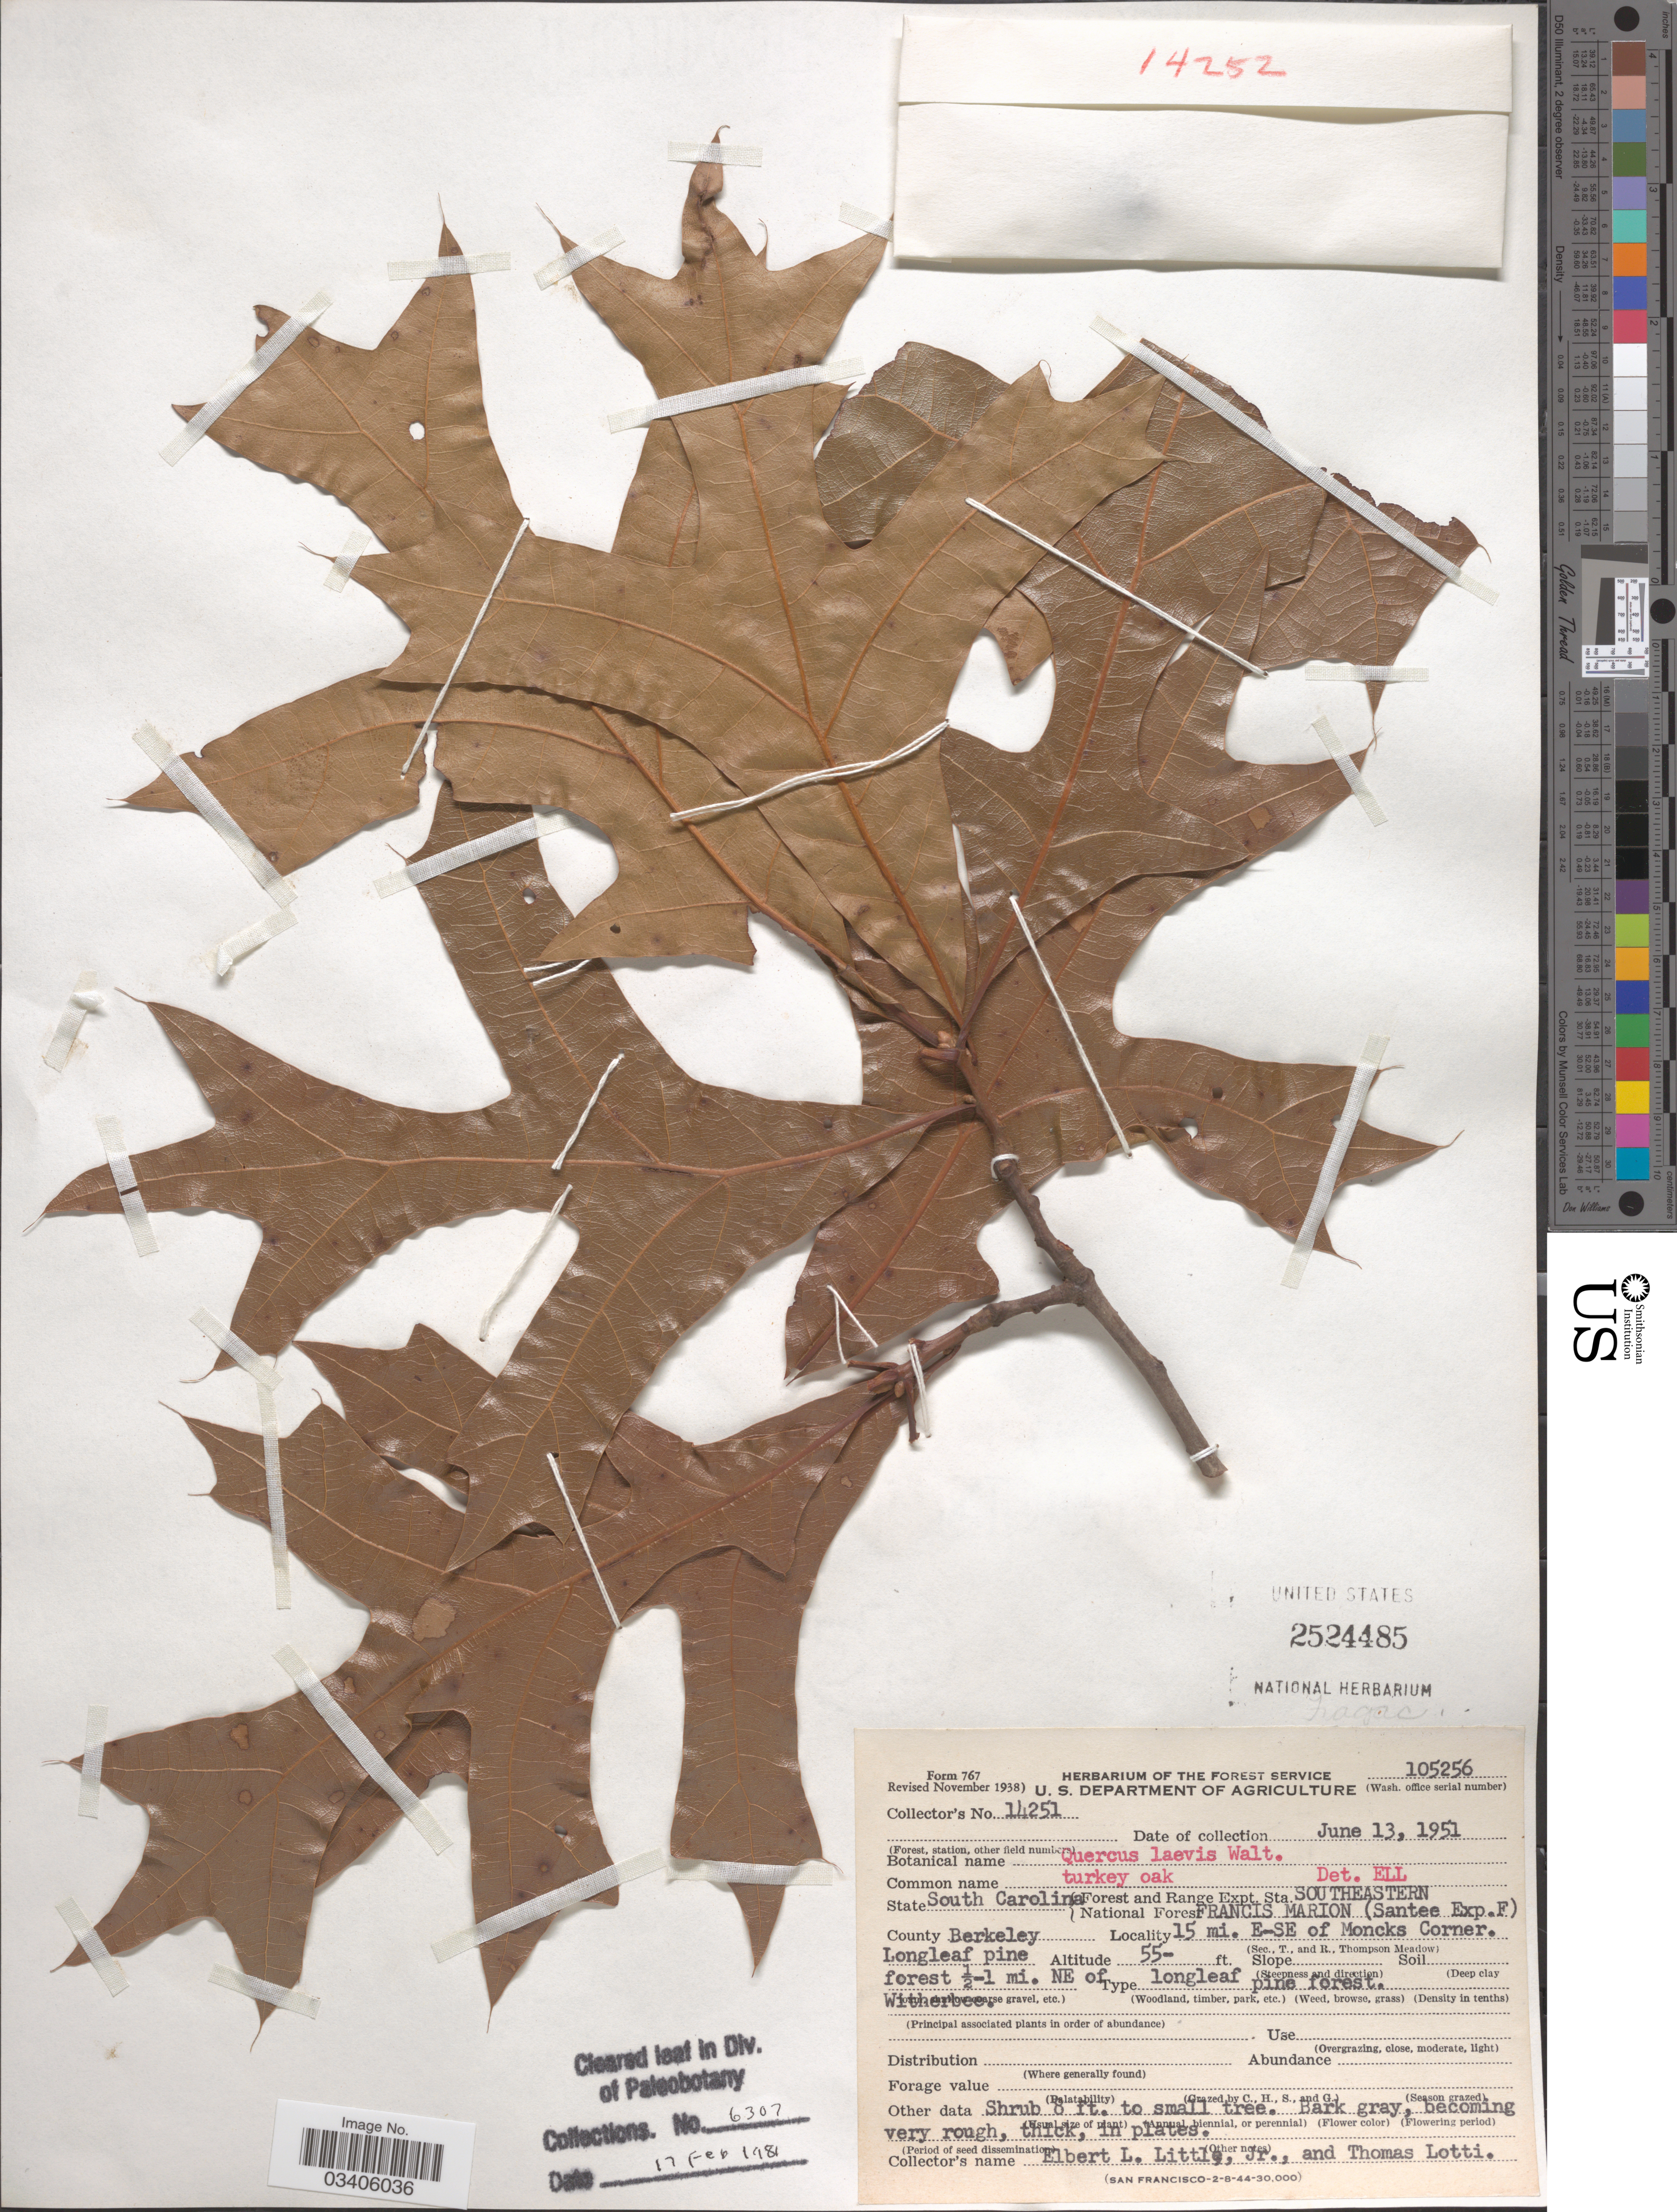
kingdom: Plantae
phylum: Tracheophyta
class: Magnoliopsida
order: Fagales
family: Fagaceae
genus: Quercus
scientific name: Quercus laevis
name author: Walter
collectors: E. L. Little & T. Lotti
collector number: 14251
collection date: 1951-06-13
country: United States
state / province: South Carolina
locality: Forest and Range Expt. Sta. National Forest. Southeastern Francis Marion (Santee Exp.F). County Berkeley 15 mi. E-SE of Moncks Corner. Longleaf pine forest ½-1 mi. NE of Witherbee.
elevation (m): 17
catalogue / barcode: US 2524485